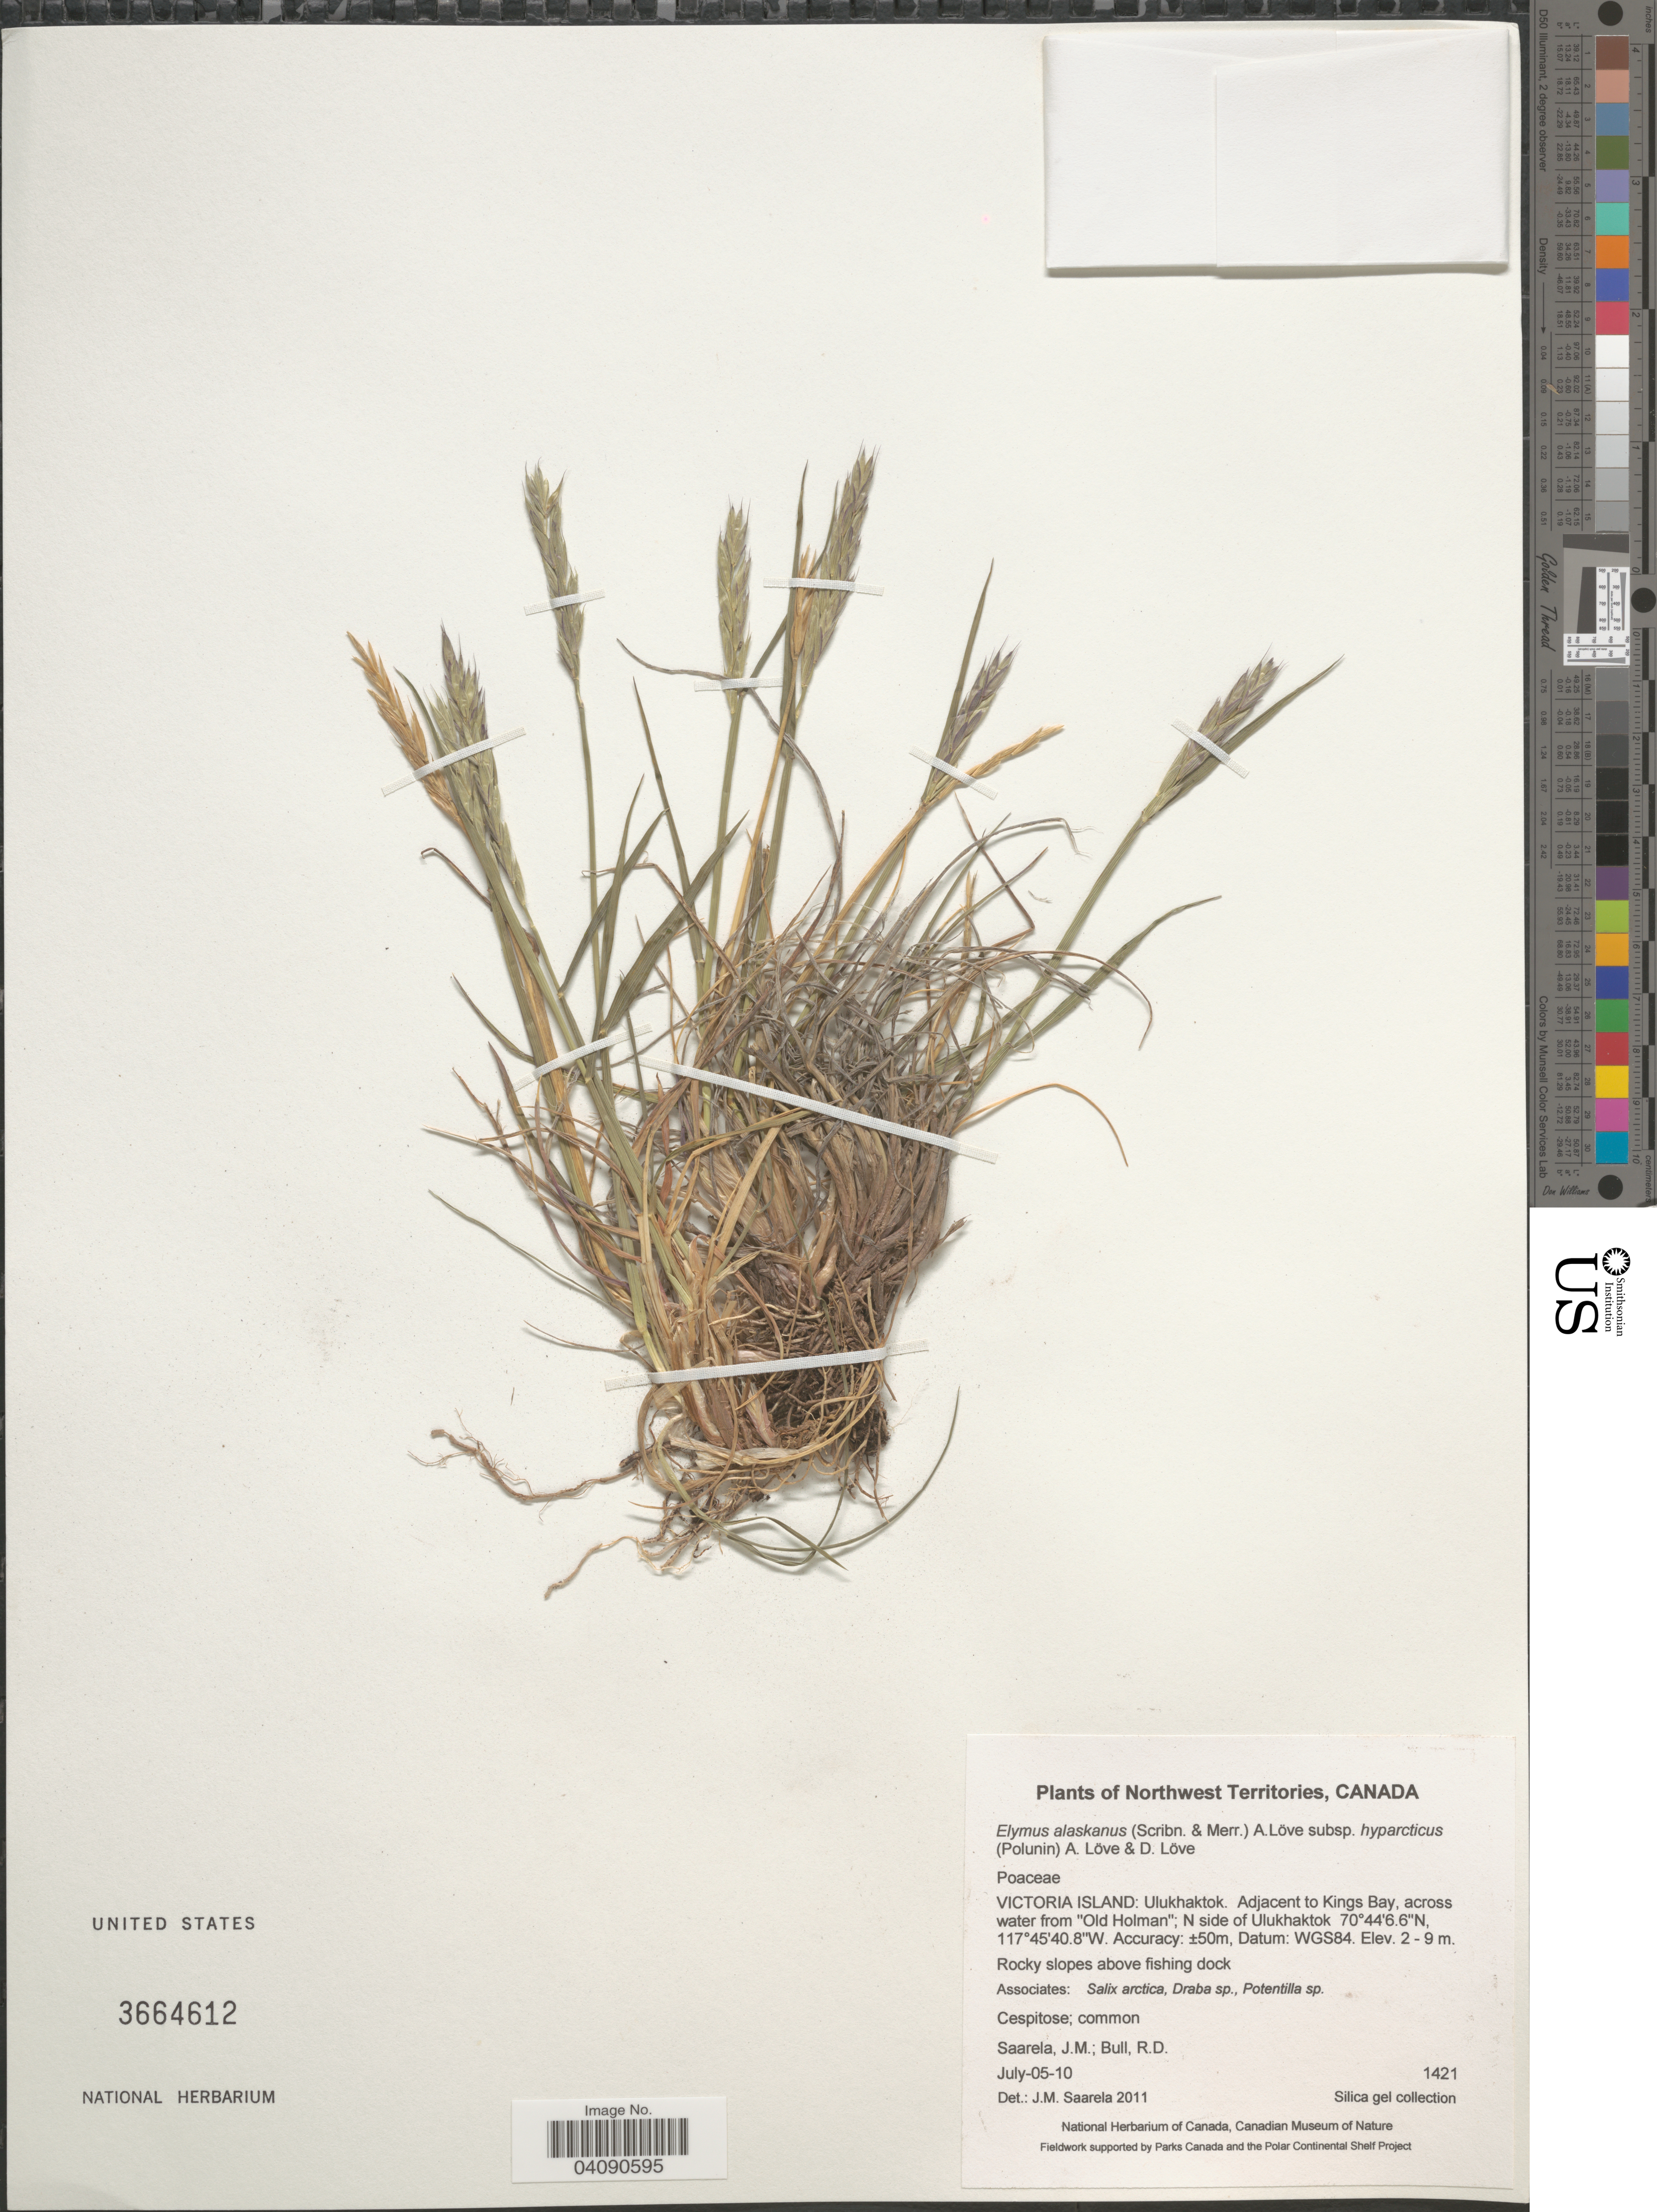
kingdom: Plantae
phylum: Tracheophyta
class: Liliopsida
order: Poales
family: Poaceae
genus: Elymus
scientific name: Elymus alaskanus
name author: (Scribn. & Merr.) Á. Löve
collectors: J. Saarela & R. Bull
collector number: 1421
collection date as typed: Transcribed d/m/y: 5/7/10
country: Canada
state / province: Northwest Territories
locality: Victoria Island: Ulukhaktok. Adjacent to Kings Bay, across water from "Old Holman"; N side of Ulukhaktok. Datum: WGS84.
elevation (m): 2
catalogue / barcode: US 3664612